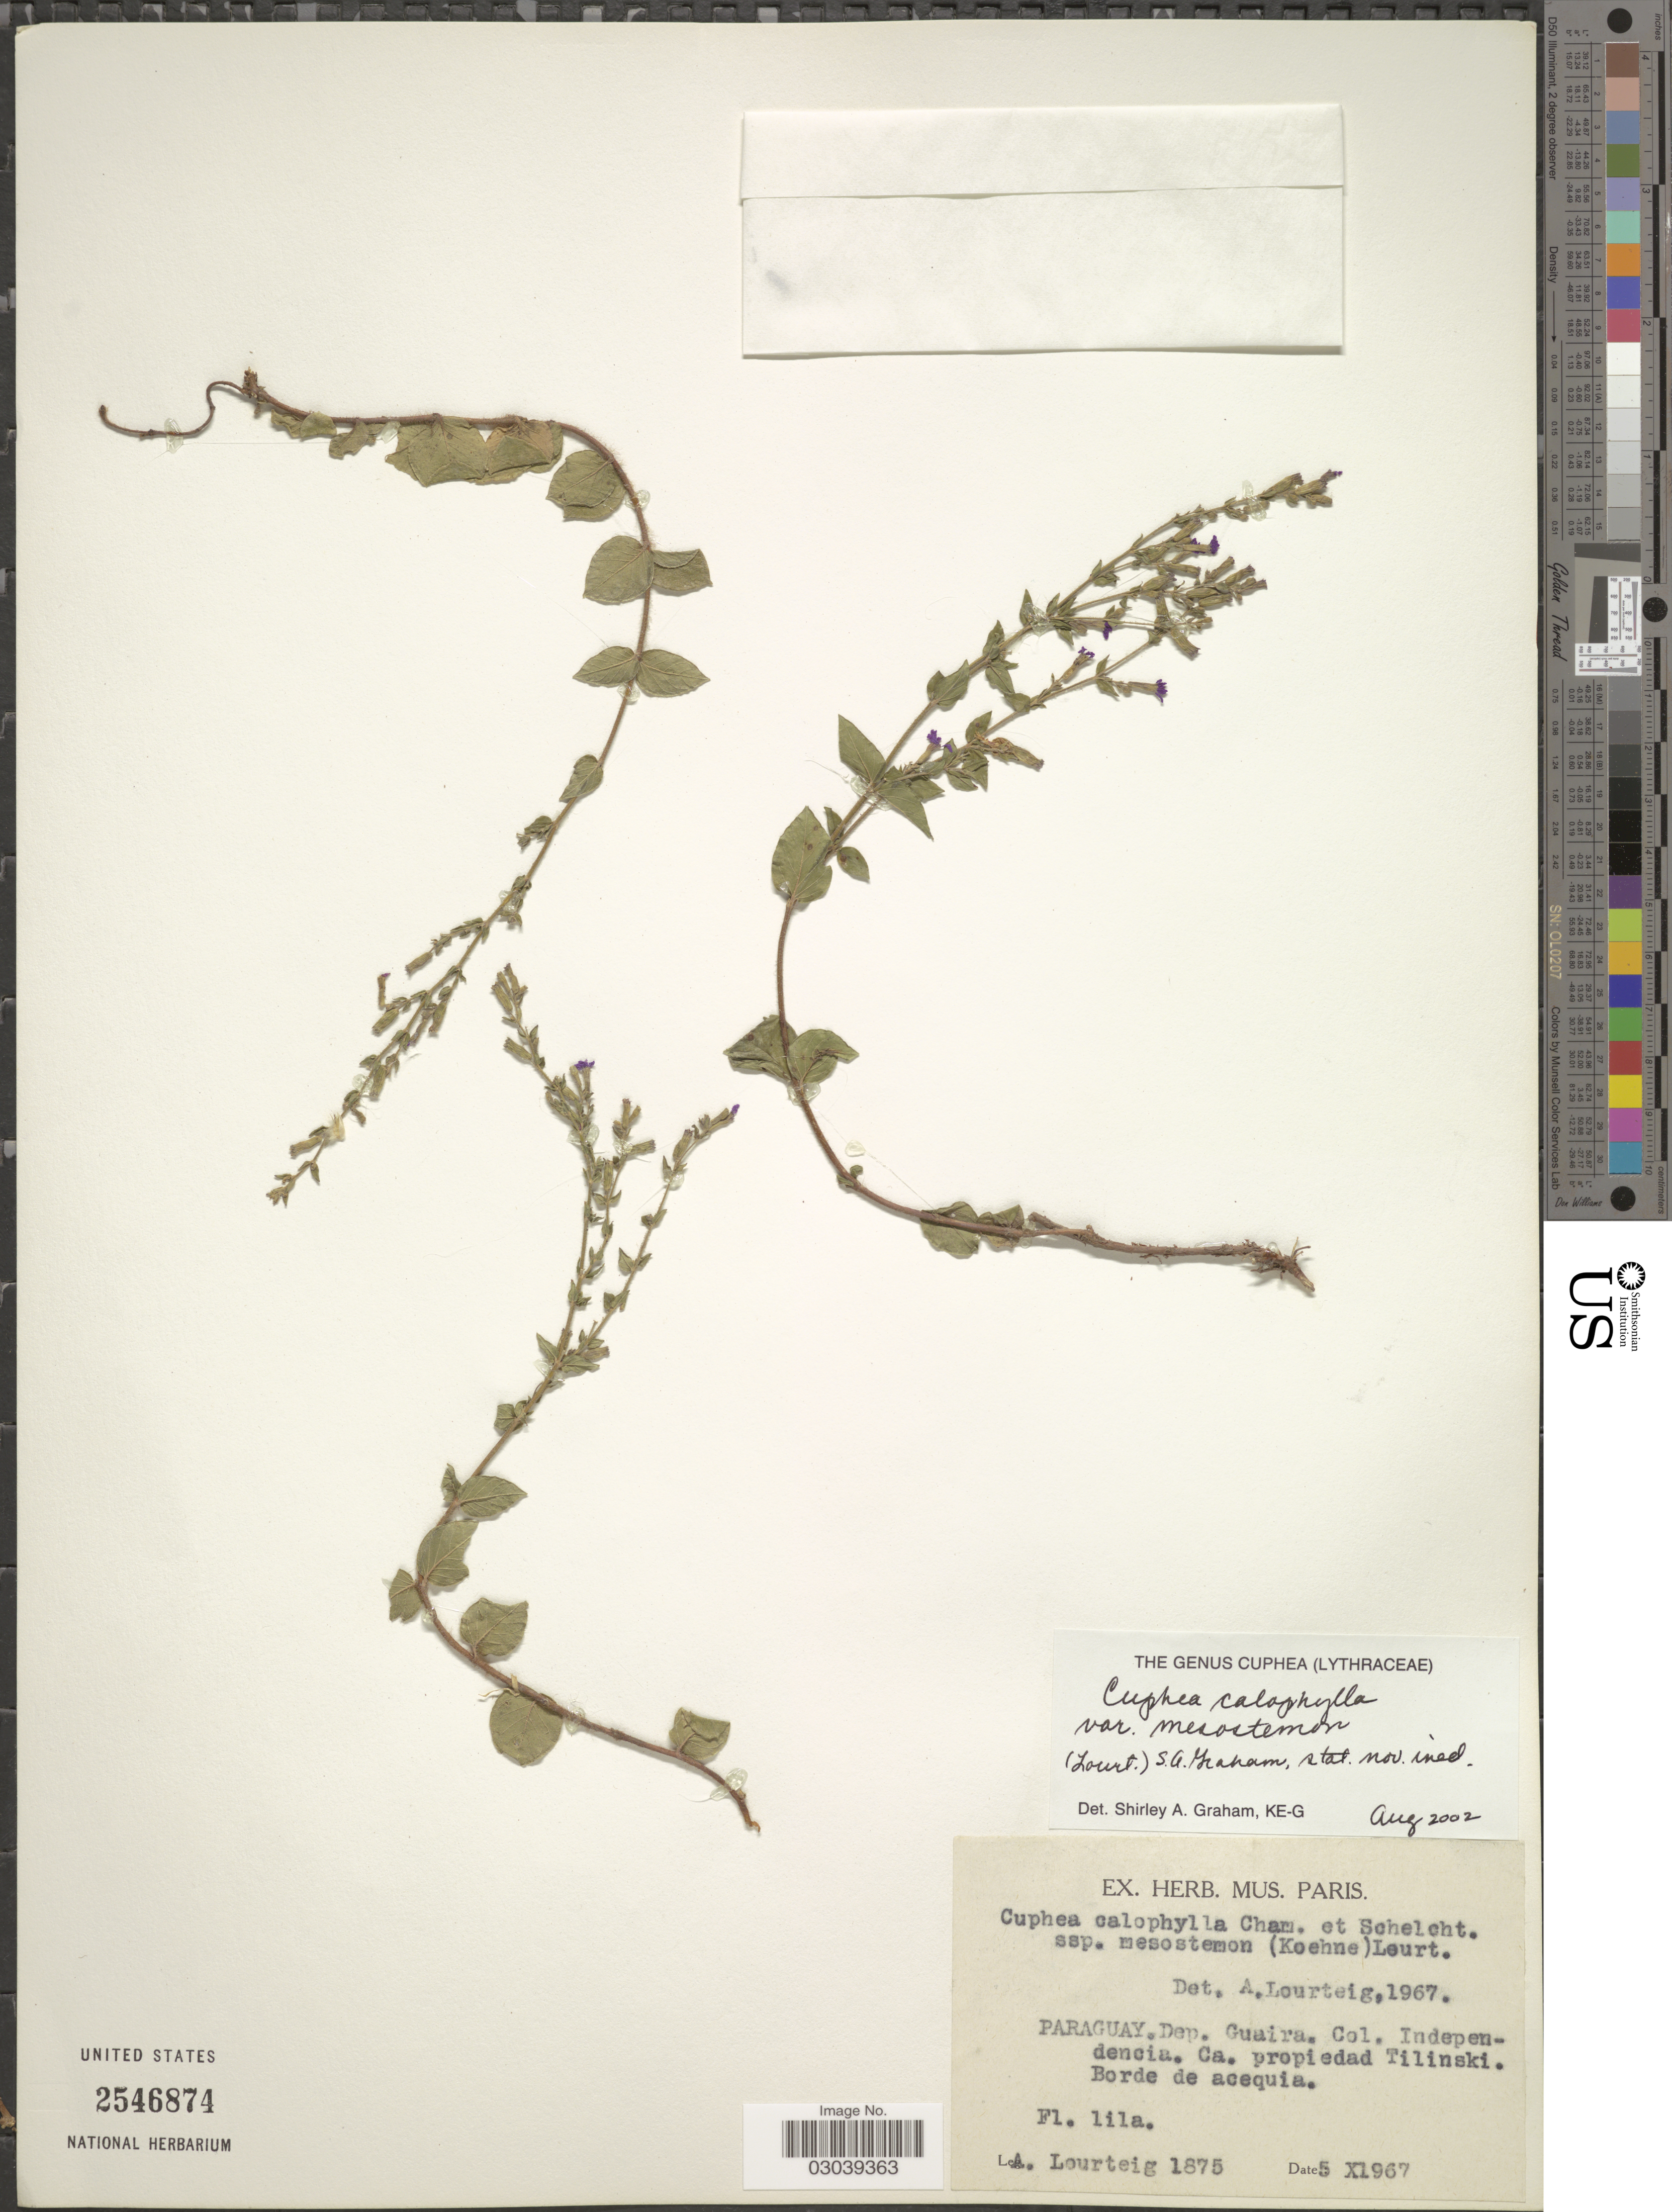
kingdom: Plantae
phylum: Tracheophyta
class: Magnoliopsida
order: Myrtales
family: Lythraceae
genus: Cuphea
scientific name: Cuphea calophylla subsp. mesostemon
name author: (Koehne) Lourteig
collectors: A. Lourteig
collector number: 1875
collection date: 1967-10-05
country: Paraguay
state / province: Guaira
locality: Dep. Guaira. Col. Independencia. Ca. propiedad Tilinski.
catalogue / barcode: US 2546874